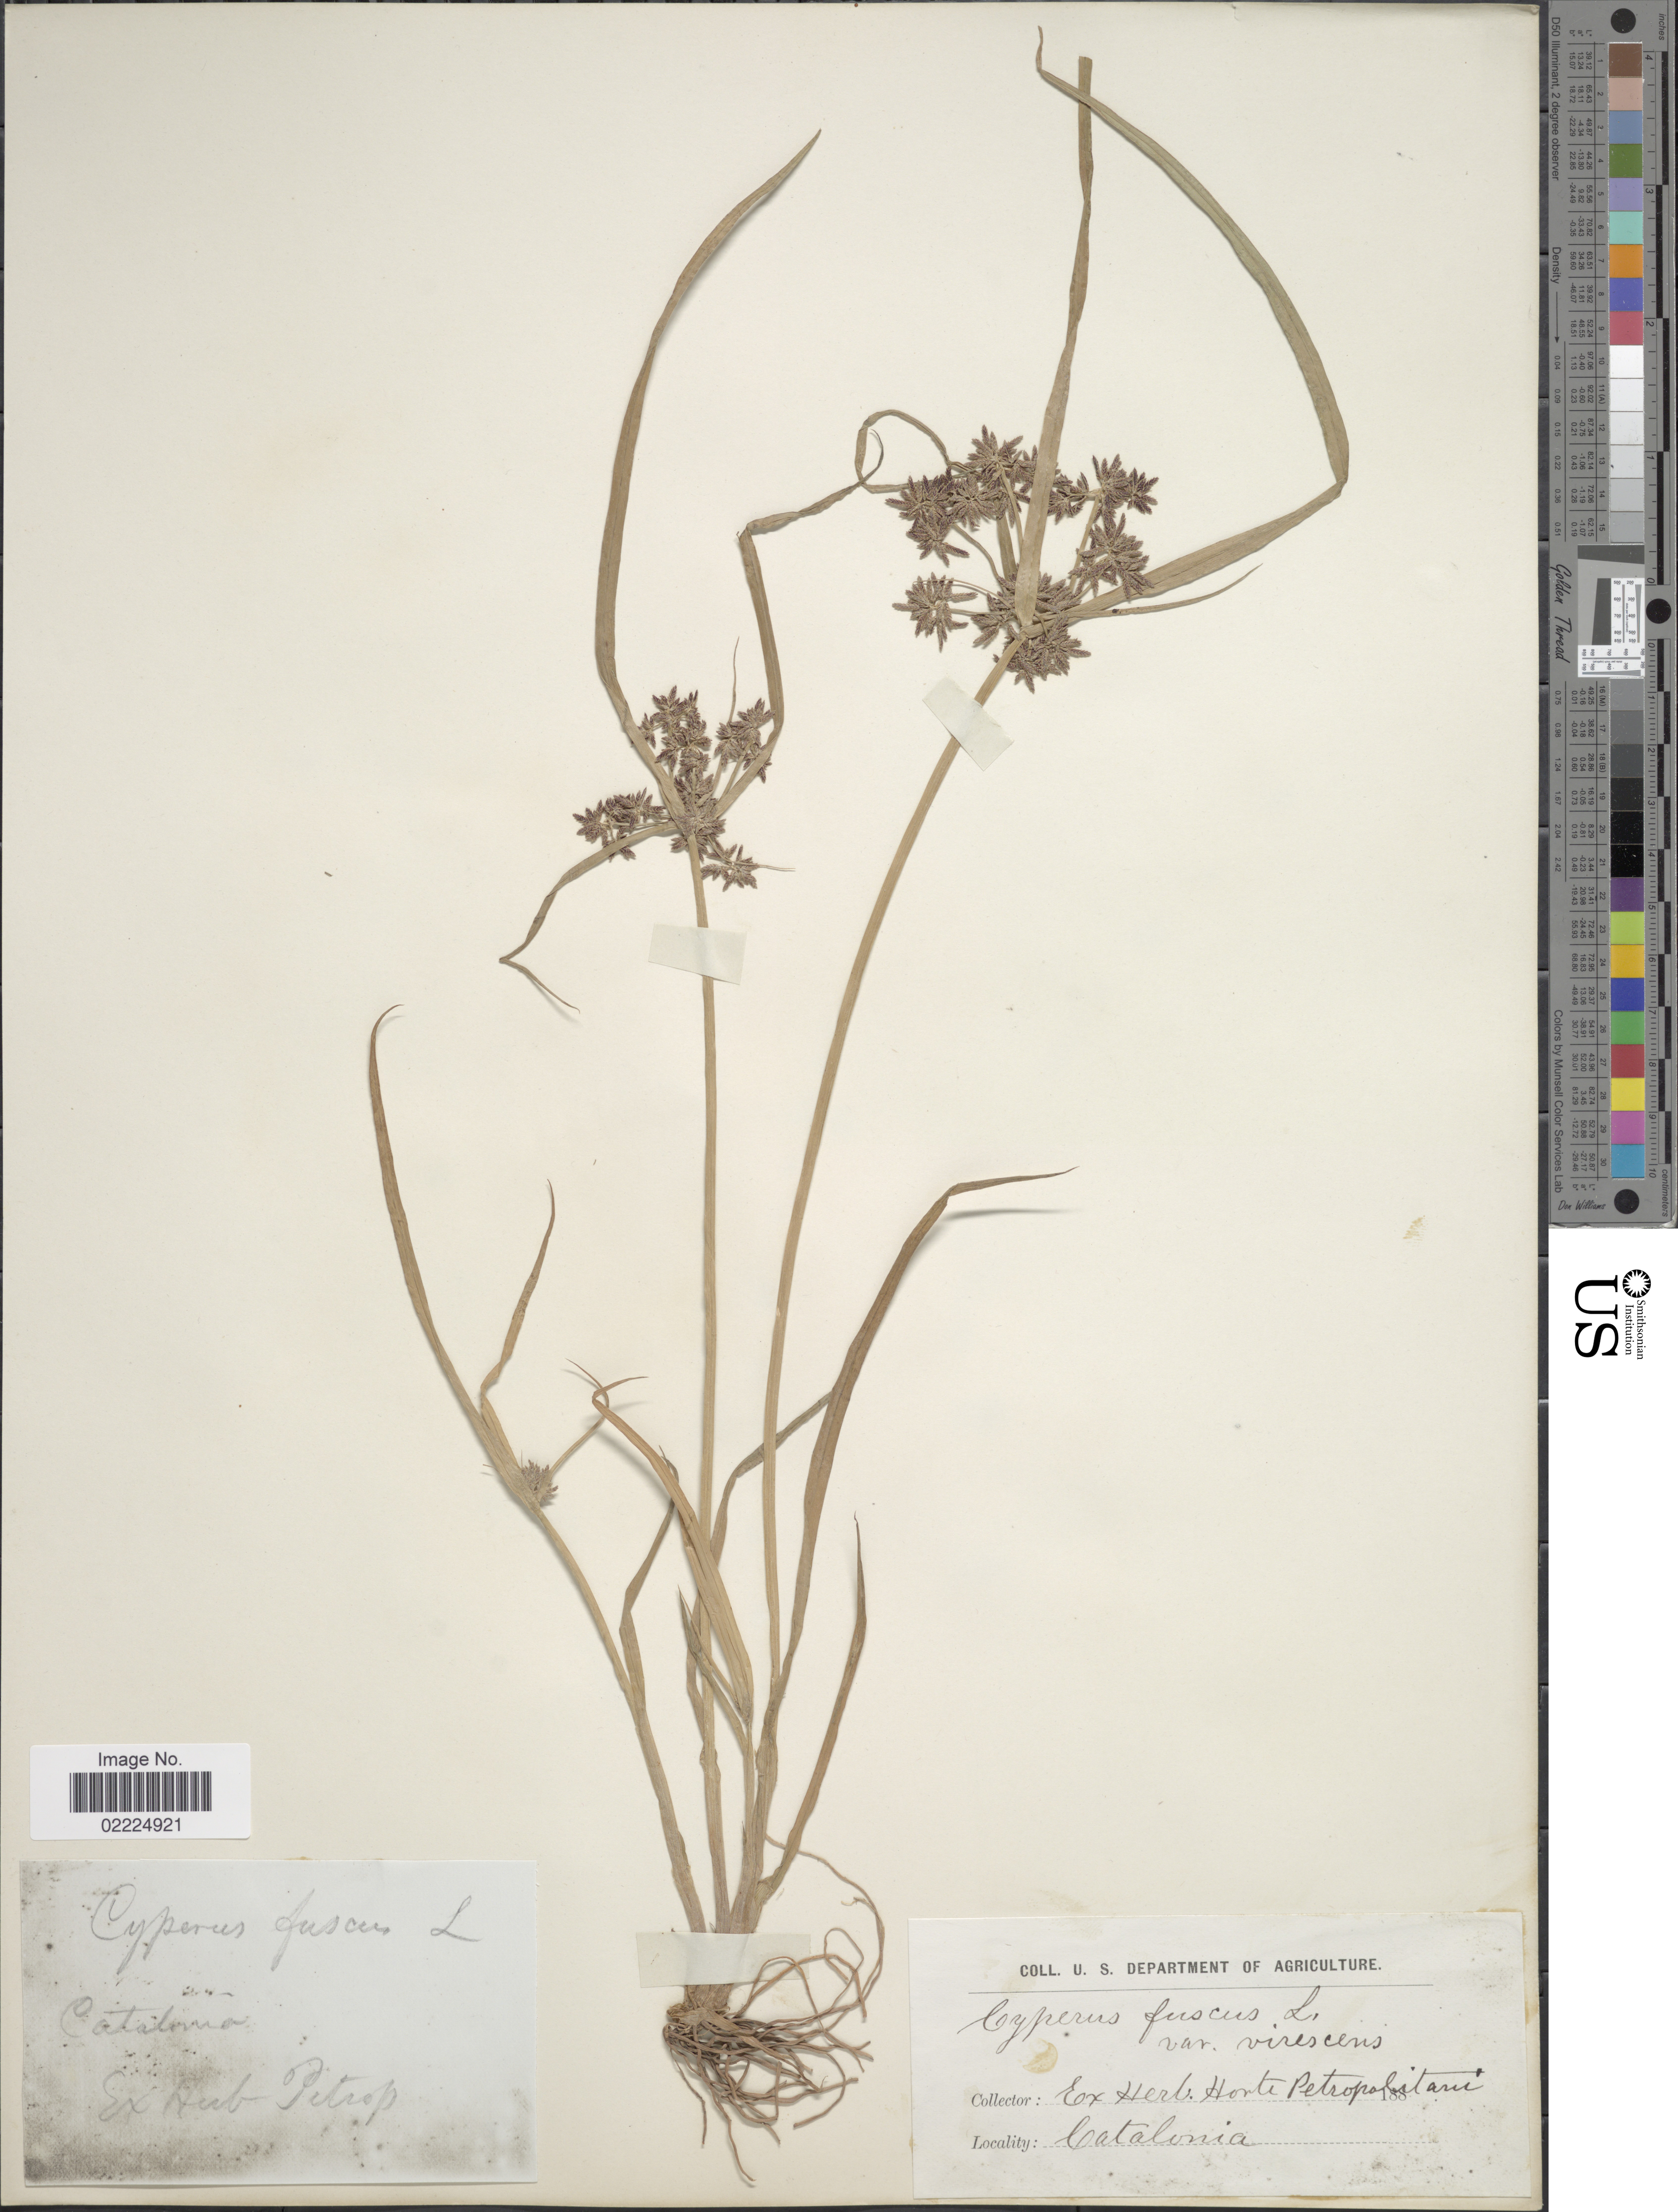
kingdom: Plantae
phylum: Tracheophyta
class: Liliopsida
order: Poales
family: Cyperaceae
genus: Cyperus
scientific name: Cyperus fuscus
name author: L.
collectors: ex Herb. bot. Petropolitano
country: Spain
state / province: Catalunya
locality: Catalonia.